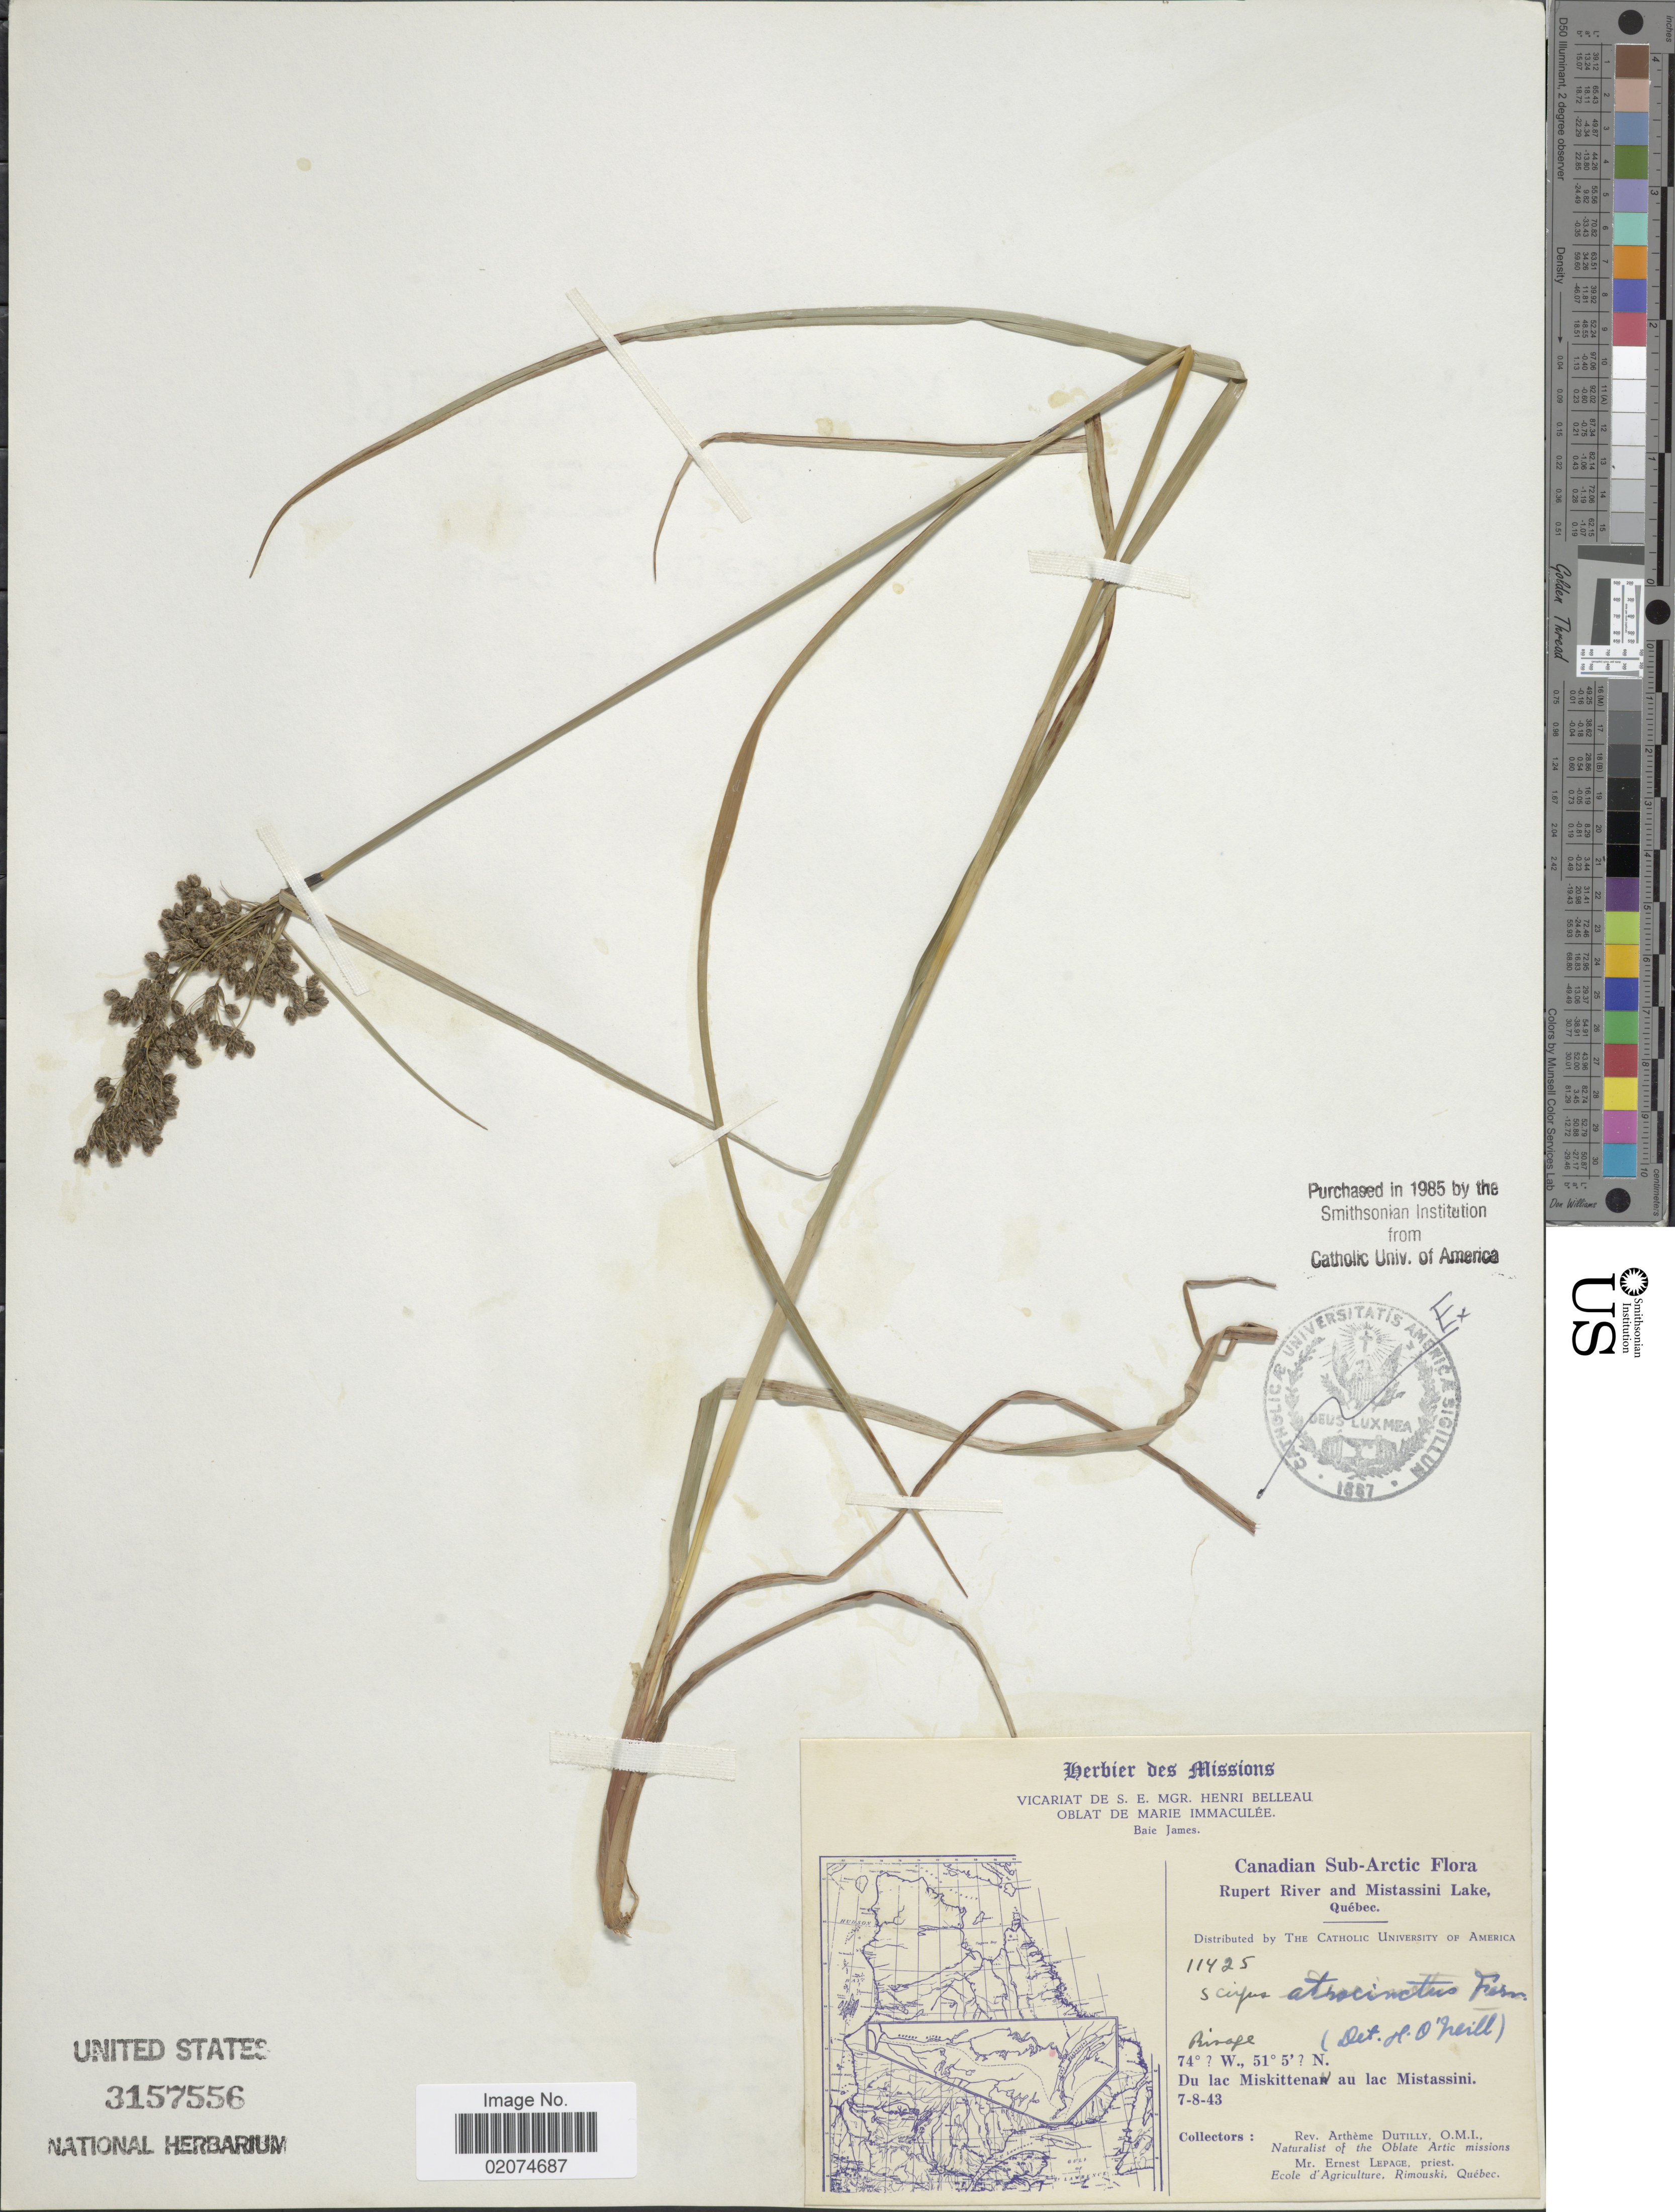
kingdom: Plantae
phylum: Tracheophyta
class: Liliopsida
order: Poales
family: Cyperaceae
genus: Scirpus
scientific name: Scirpus atrocinctus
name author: Fernald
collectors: A. Dutilly & E. Lepage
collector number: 11425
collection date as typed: Transcribed d/m/y: 7/8/43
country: Canada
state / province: Quebec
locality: Canadian Sub-Arctic, Rupert River and Mistassini Lake, Quebec. Du lac Miskittenau a lac Mistassini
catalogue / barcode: US 3157556